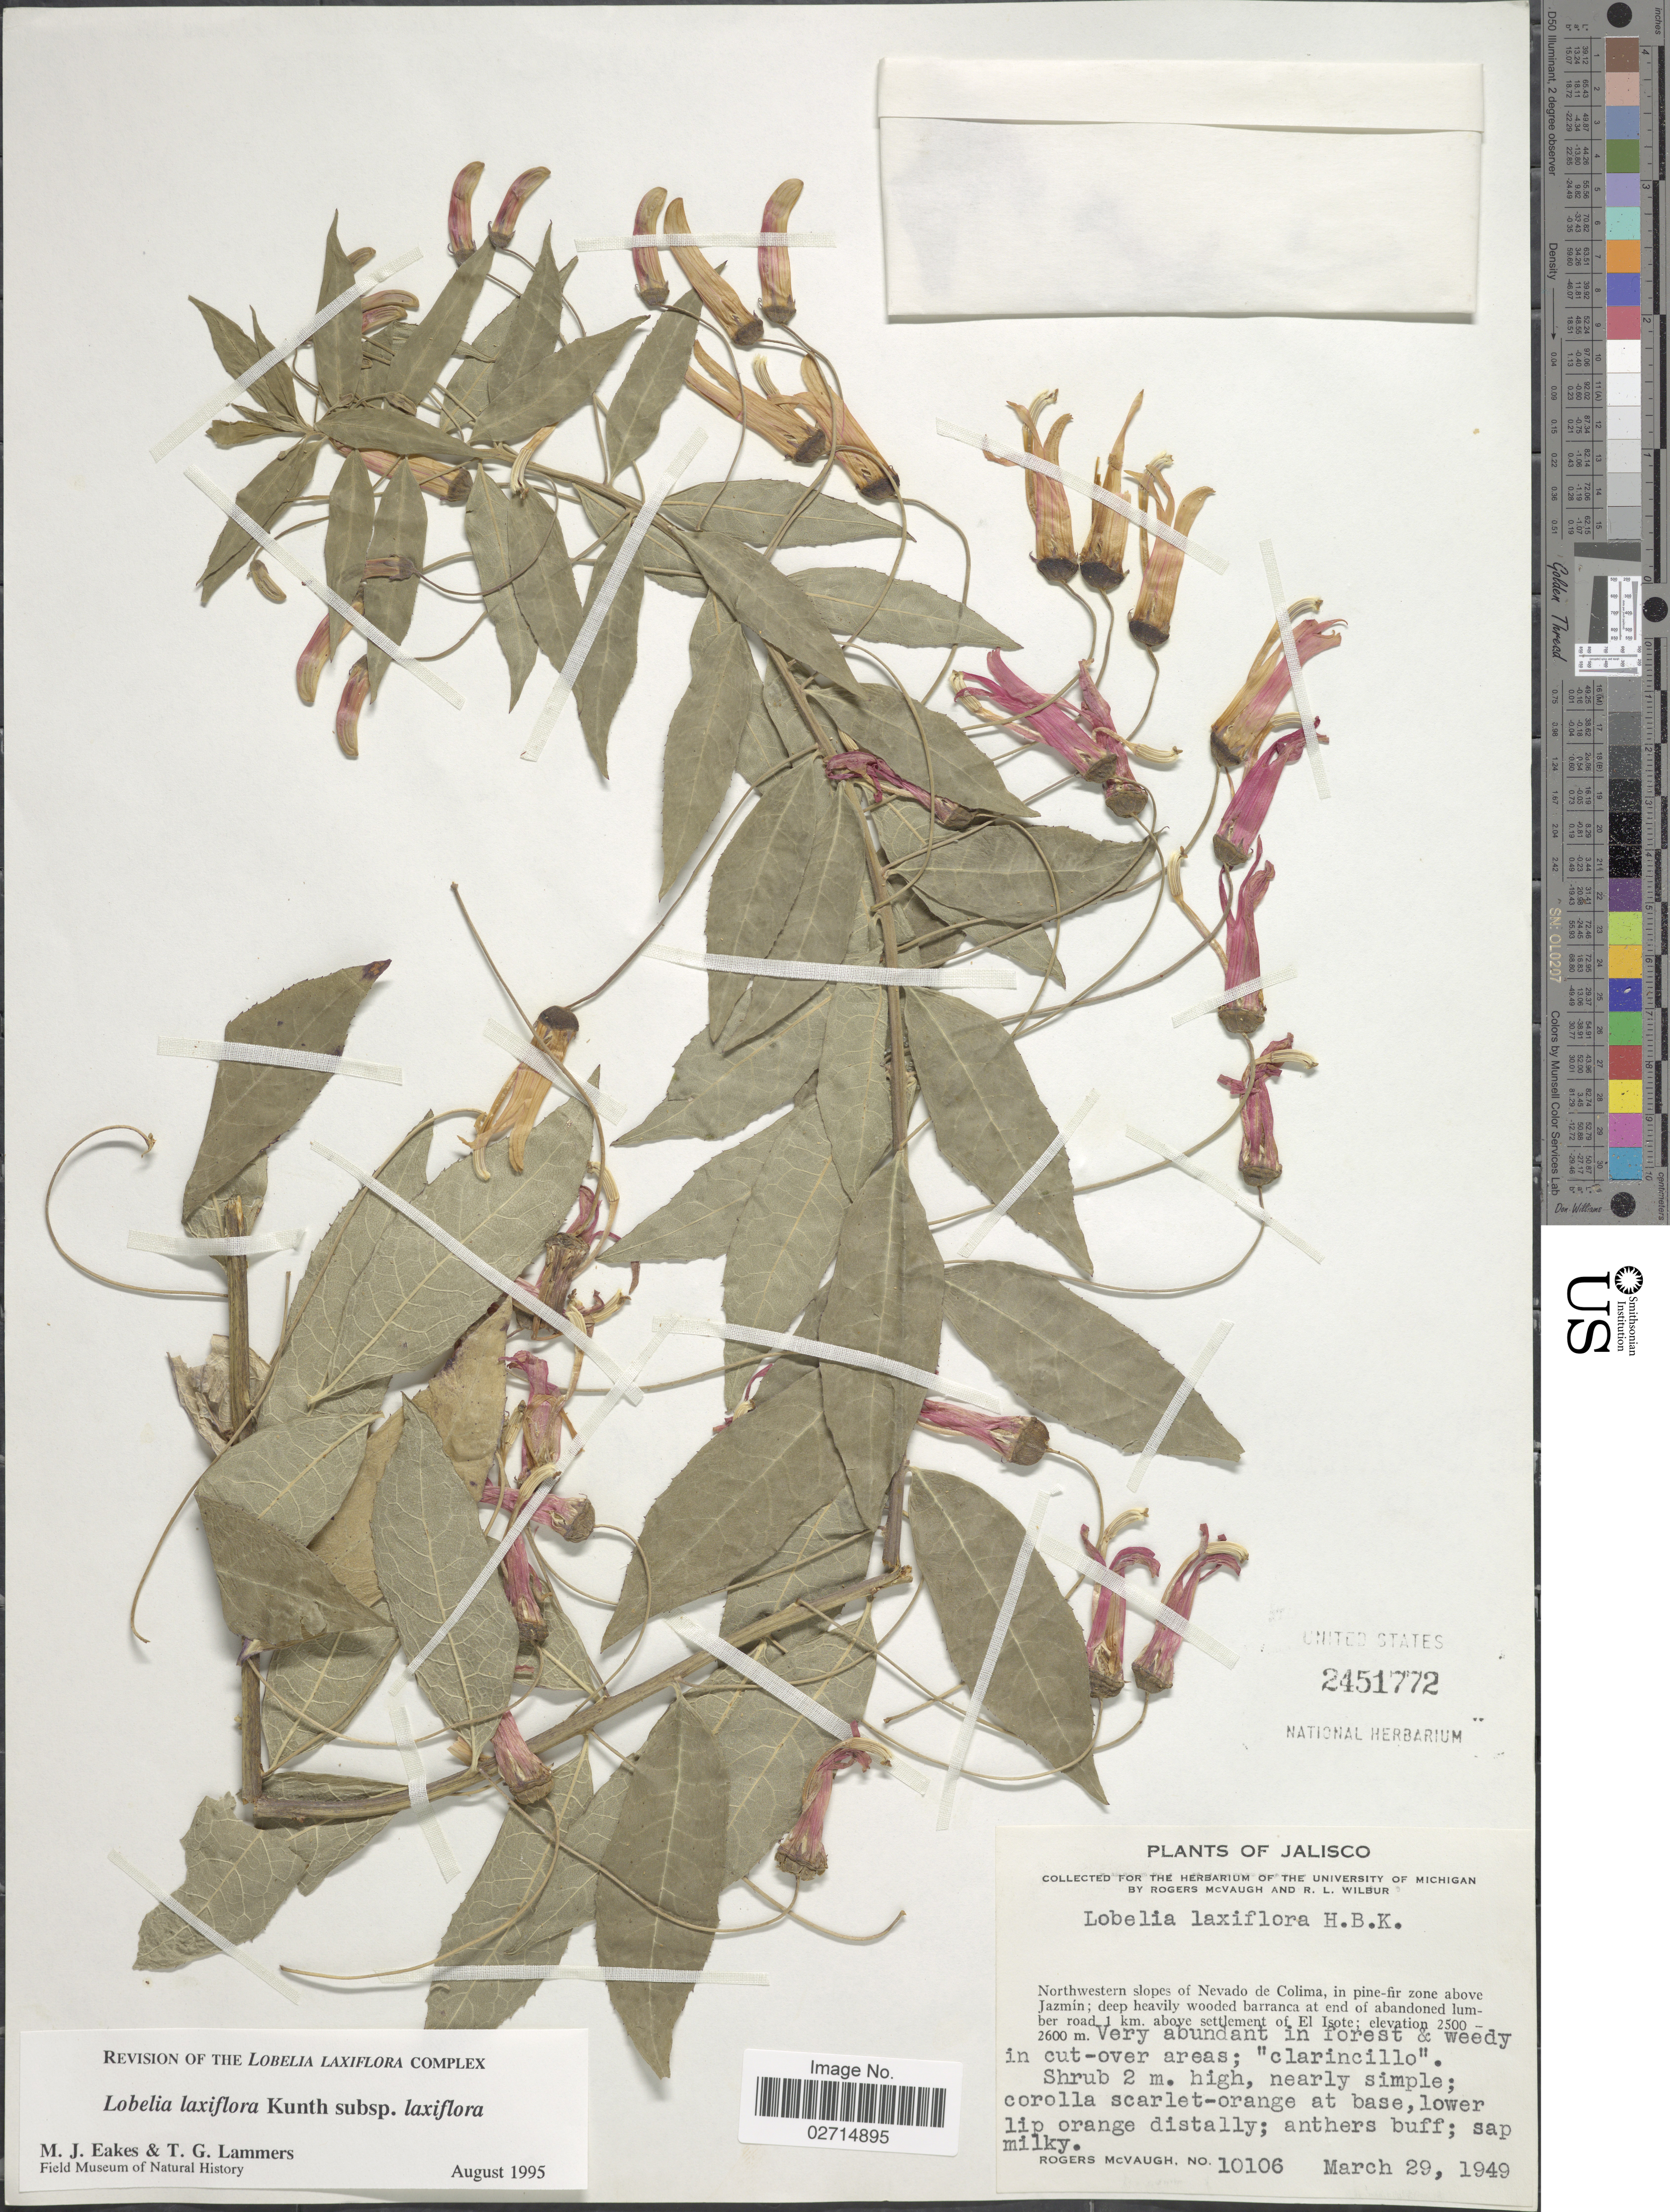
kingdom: Plantae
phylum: Tracheophyta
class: Magnoliopsida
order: Asterales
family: Campanulaceae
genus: Lobelia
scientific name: Lobelia laxiflora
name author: Kunth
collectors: R. McVaugh & R. L. Wilbur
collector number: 10106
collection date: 1949-03-29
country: Mexico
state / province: Jalisco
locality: NOrthwestern slopes of Nevado de Colima, in pine-fir zone above Jazmin, deep heavily wooded barranca at end of abandoned lumber road 1 km. above setllement of El Isote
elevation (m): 2500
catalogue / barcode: US 2451772